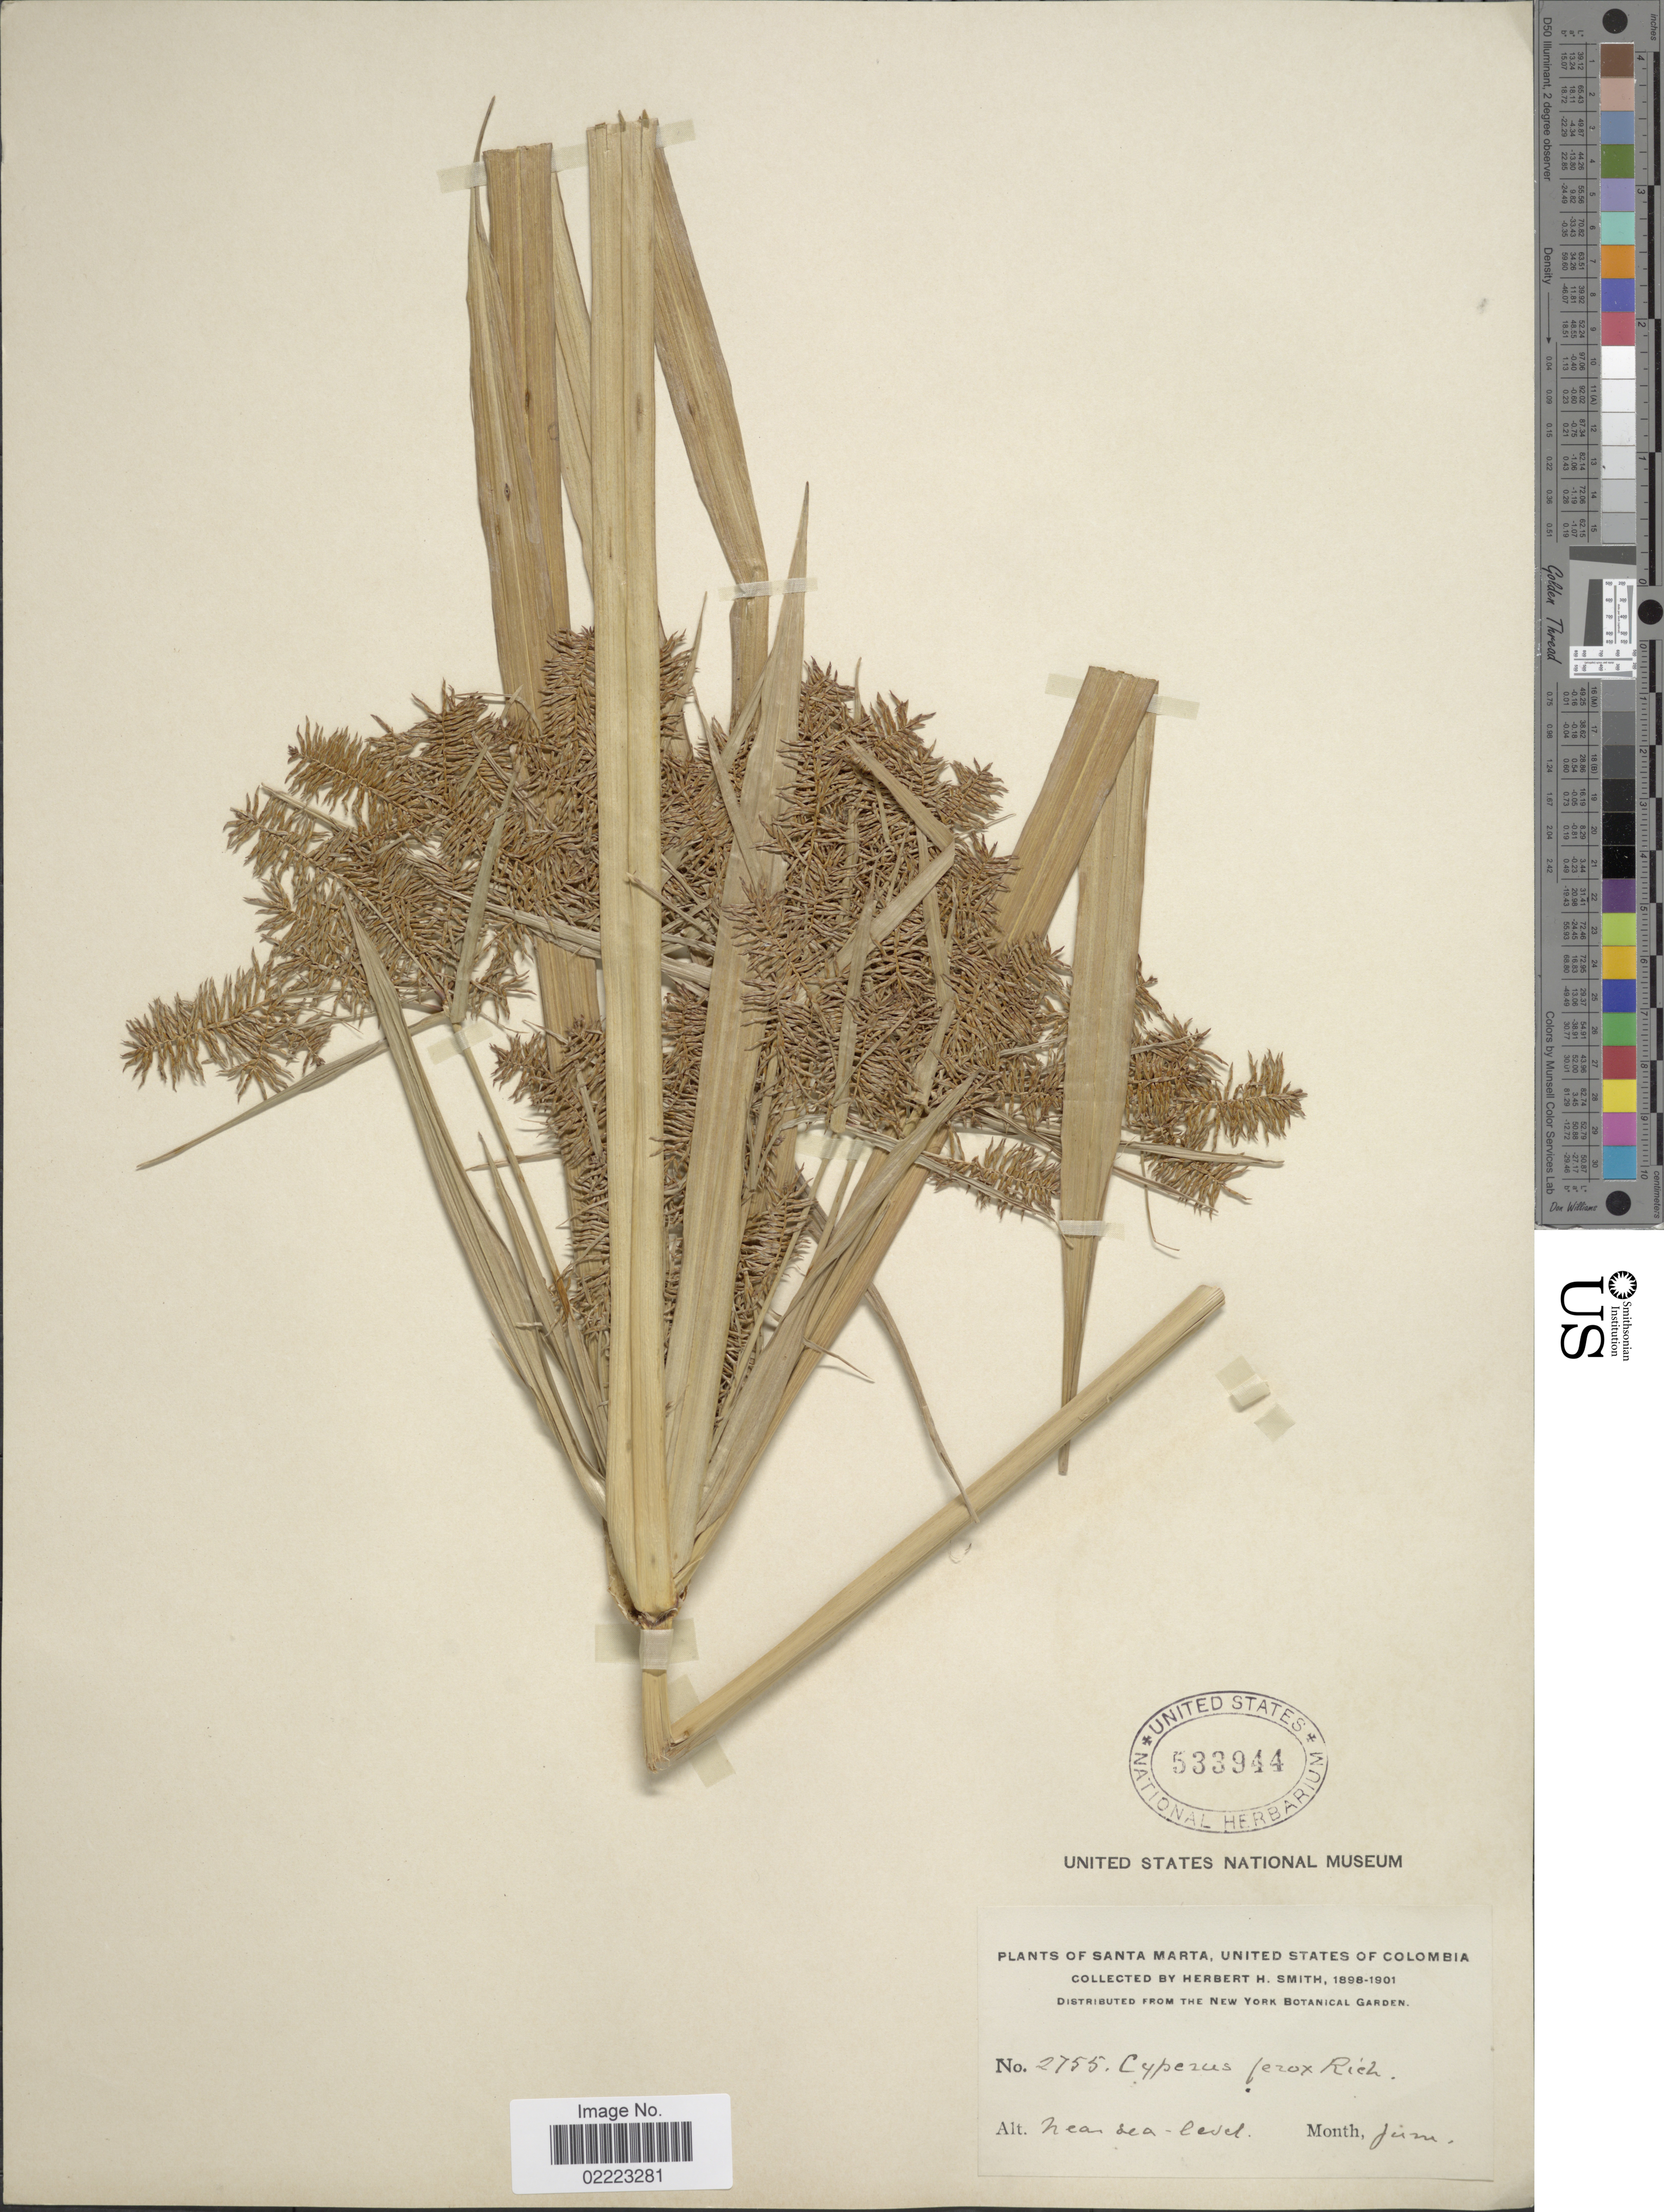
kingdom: Plantae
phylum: Tracheophyta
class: Liliopsida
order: Poales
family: Cyperaceae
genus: Cyperus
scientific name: Cyperus odoratus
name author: L.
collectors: Herbert H. Smith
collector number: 2755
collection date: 1898-06/1901-06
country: Colombia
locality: Santa Marta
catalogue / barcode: US 533944